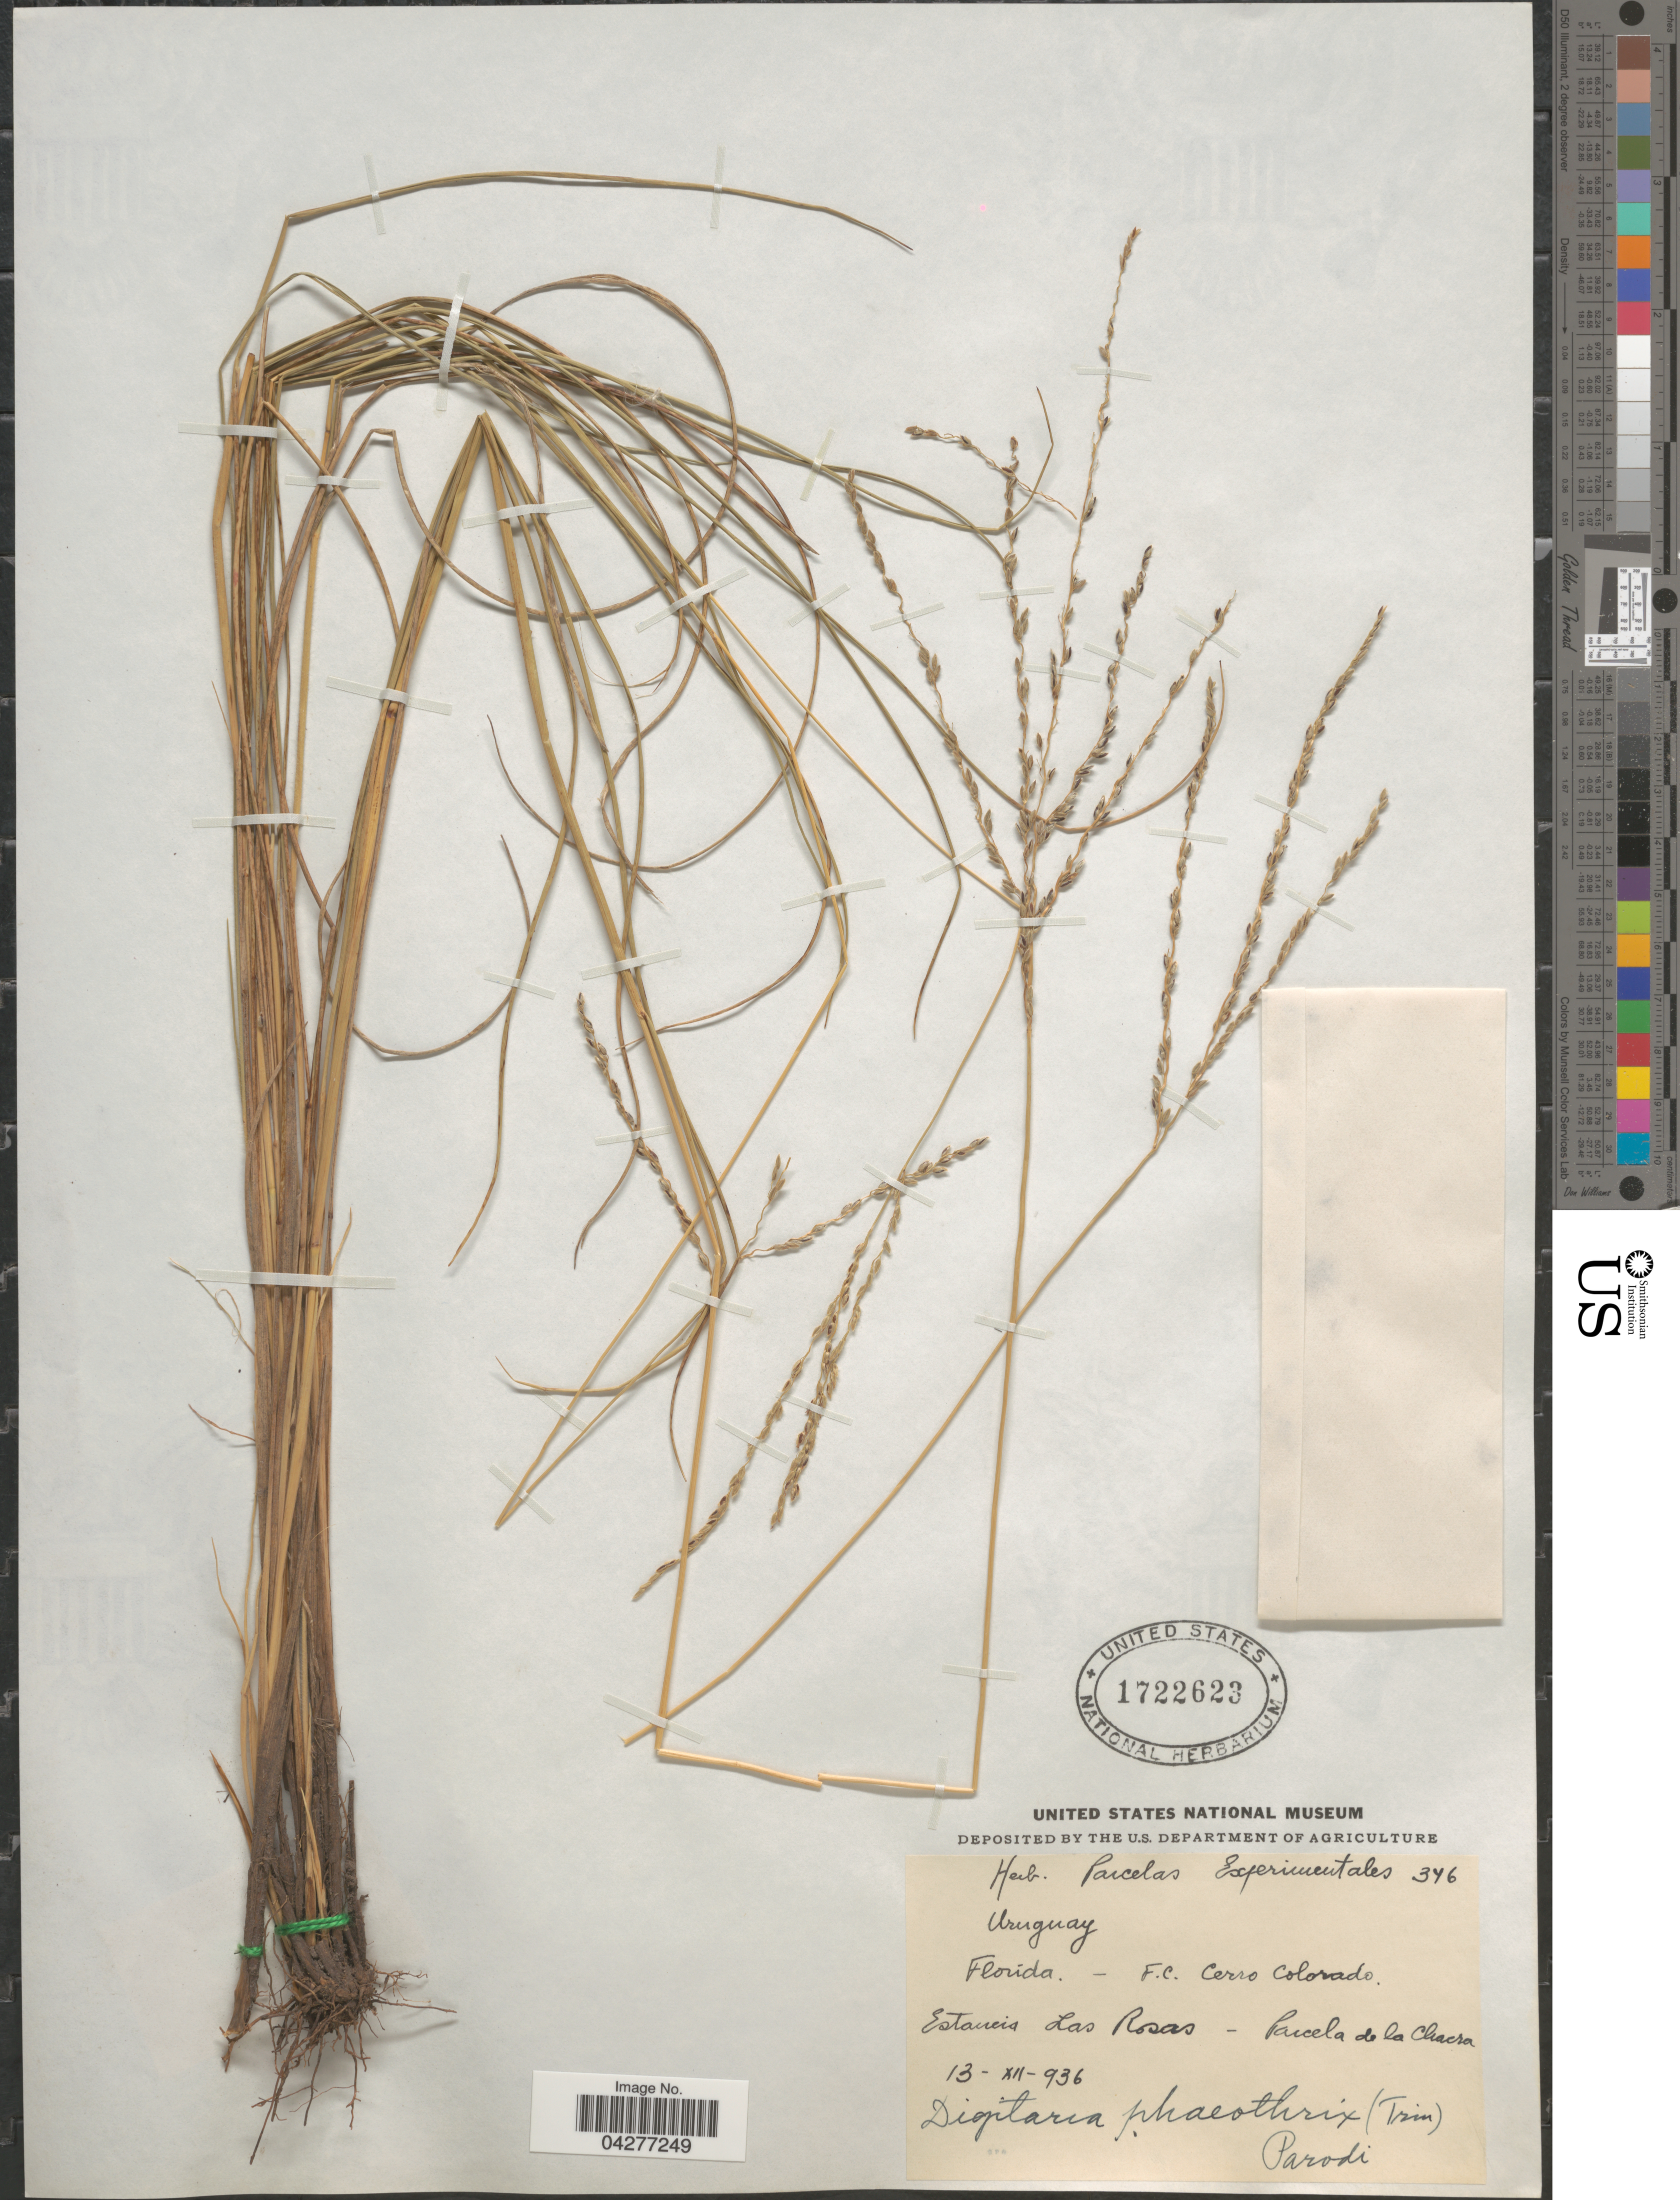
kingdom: Plantae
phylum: Tracheophyta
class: Liliopsida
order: Poales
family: Poaceae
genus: Digitaria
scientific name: Digitaria phaeothrix var. phaeothrix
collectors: ex herb. Parcelas Experimentales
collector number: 349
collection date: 1936-12-13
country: Uruguay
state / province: Florida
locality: F.C. Cerro Colorado. Estancia Las Rosas-Parcela de la Chacra.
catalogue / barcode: US 1722623